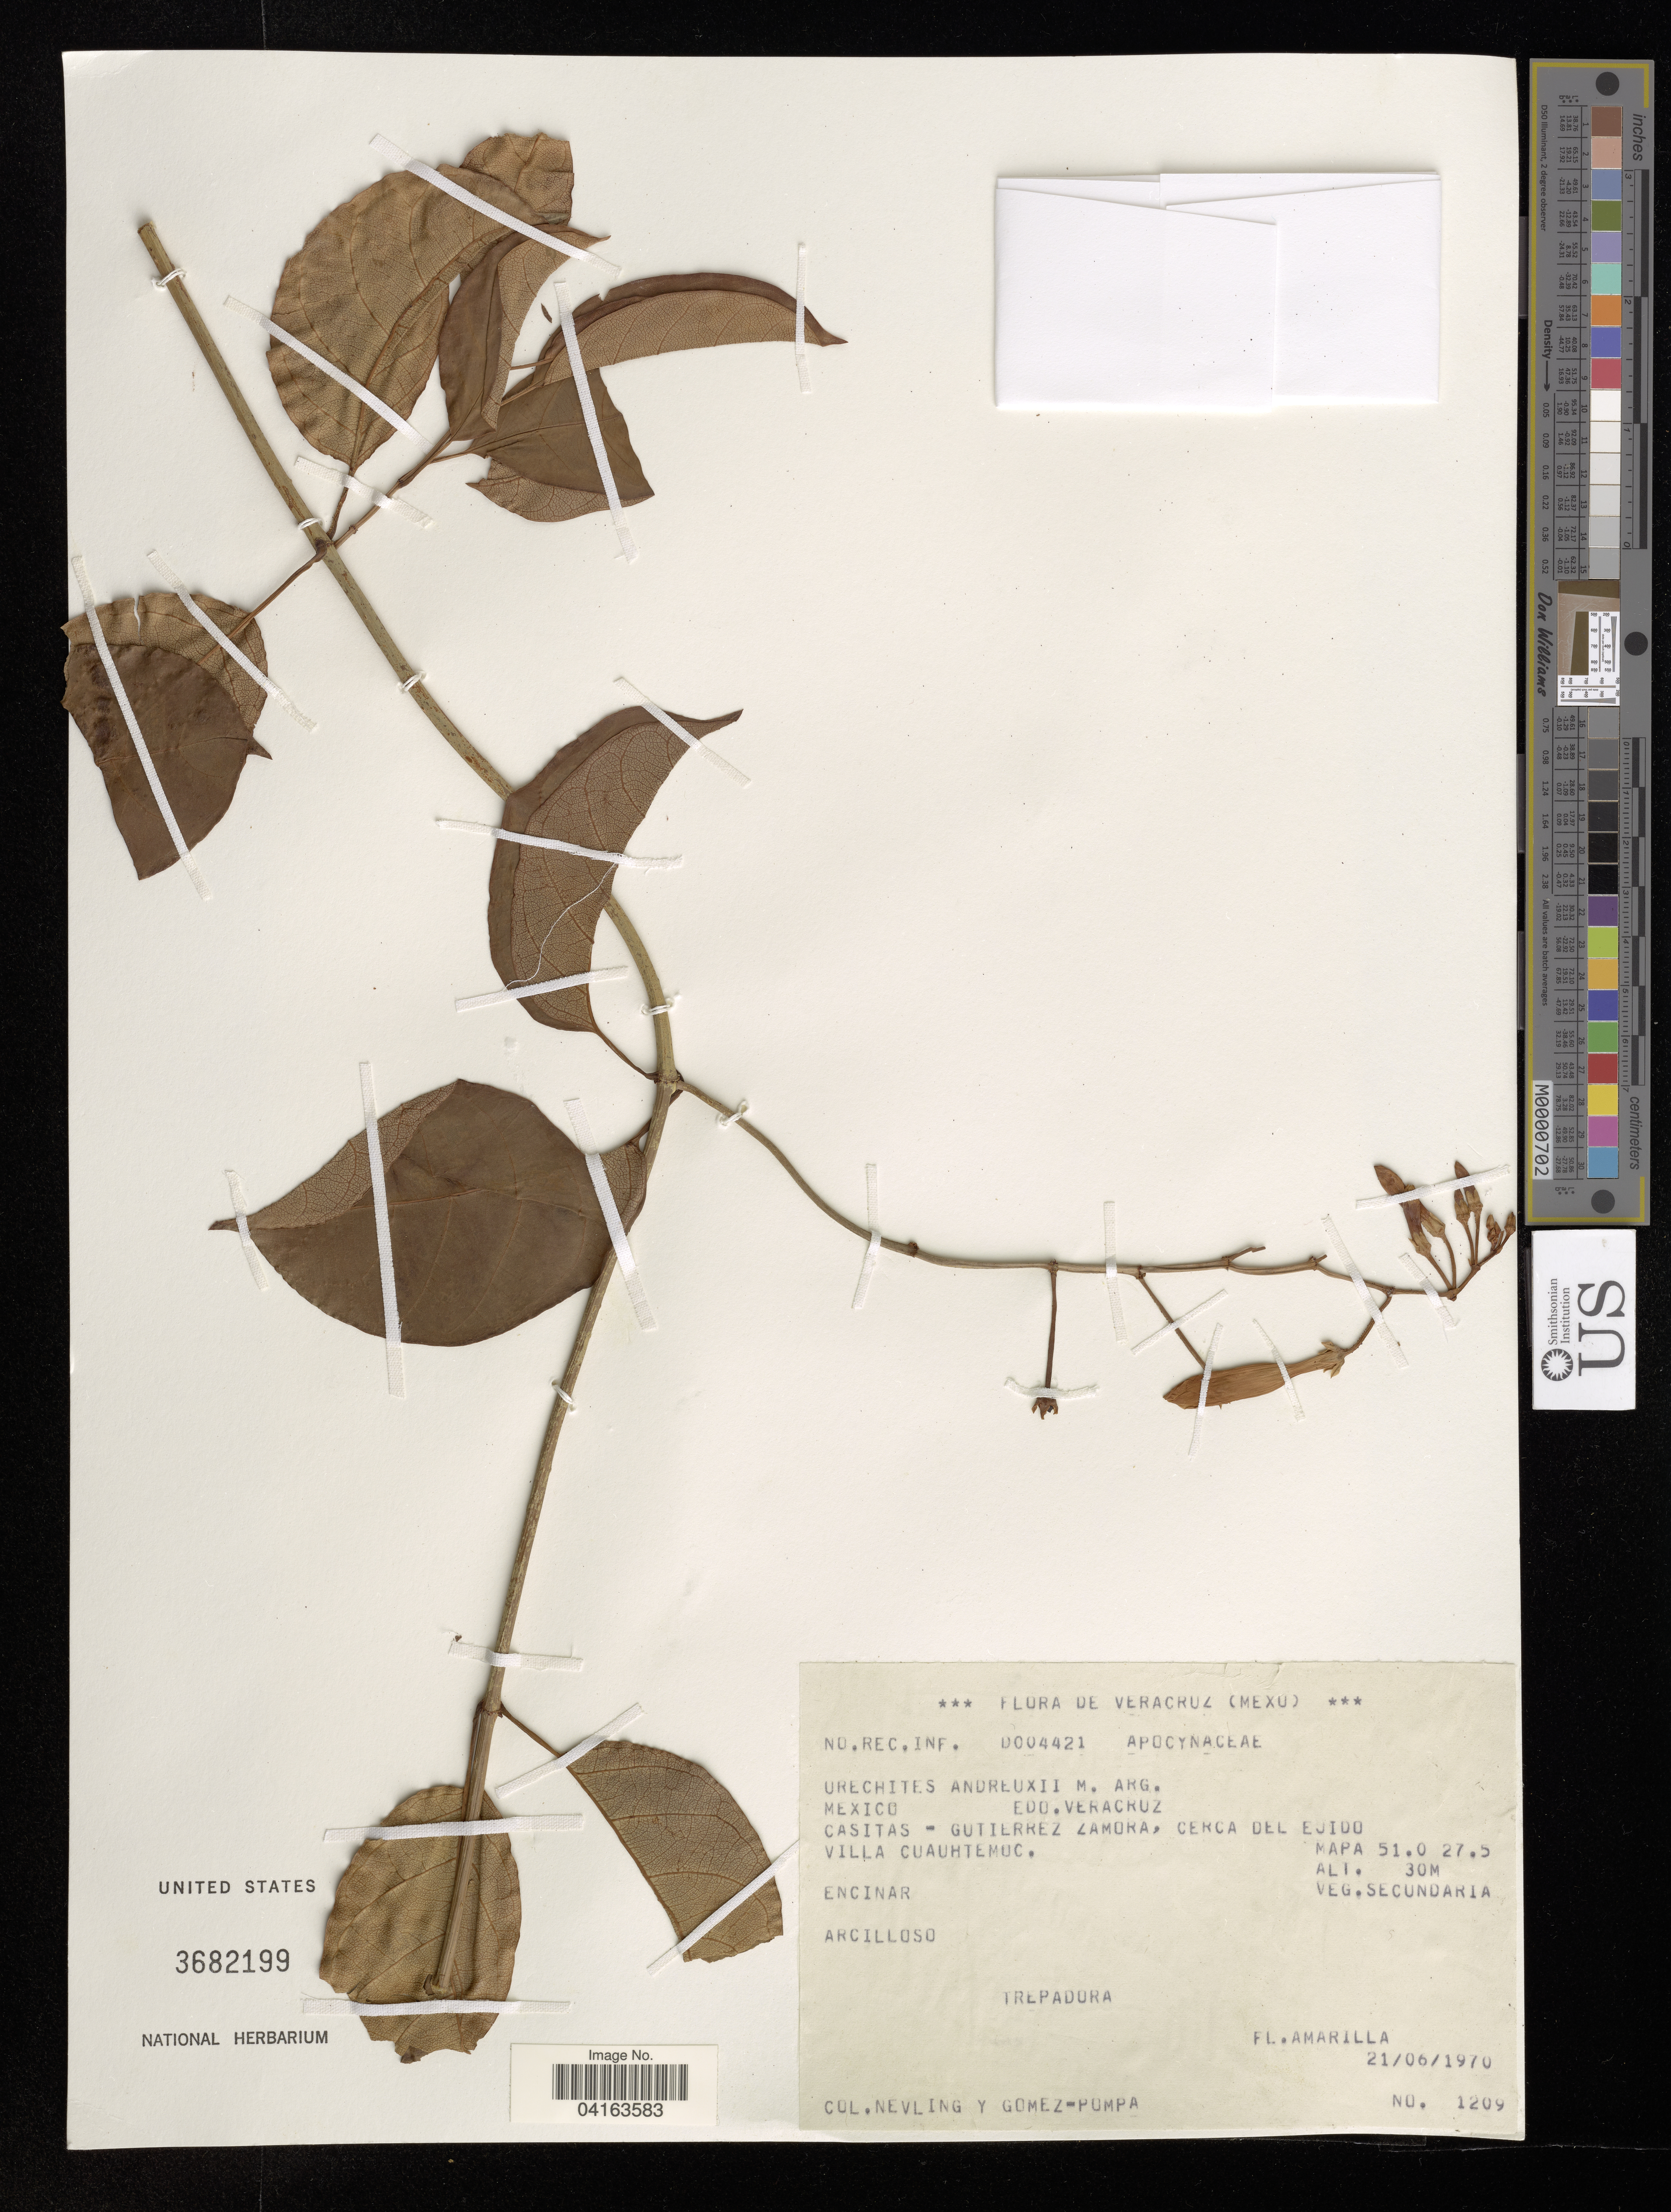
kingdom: Plantae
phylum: Tracheophyta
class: Magnoliopsida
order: Gentianales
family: Apocynaceae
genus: Urechites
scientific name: Urechites lutea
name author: (L.) Britton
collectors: Nevling & Gomez-Pompa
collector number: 1209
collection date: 1970-06-21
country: Mexico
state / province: Veracruz Llave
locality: Edo. Veracruz. Casitas - Gutierrez Zamora, Cerca Del Ejido Villa Cuauhtemuc.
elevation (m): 30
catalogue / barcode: US 3682199